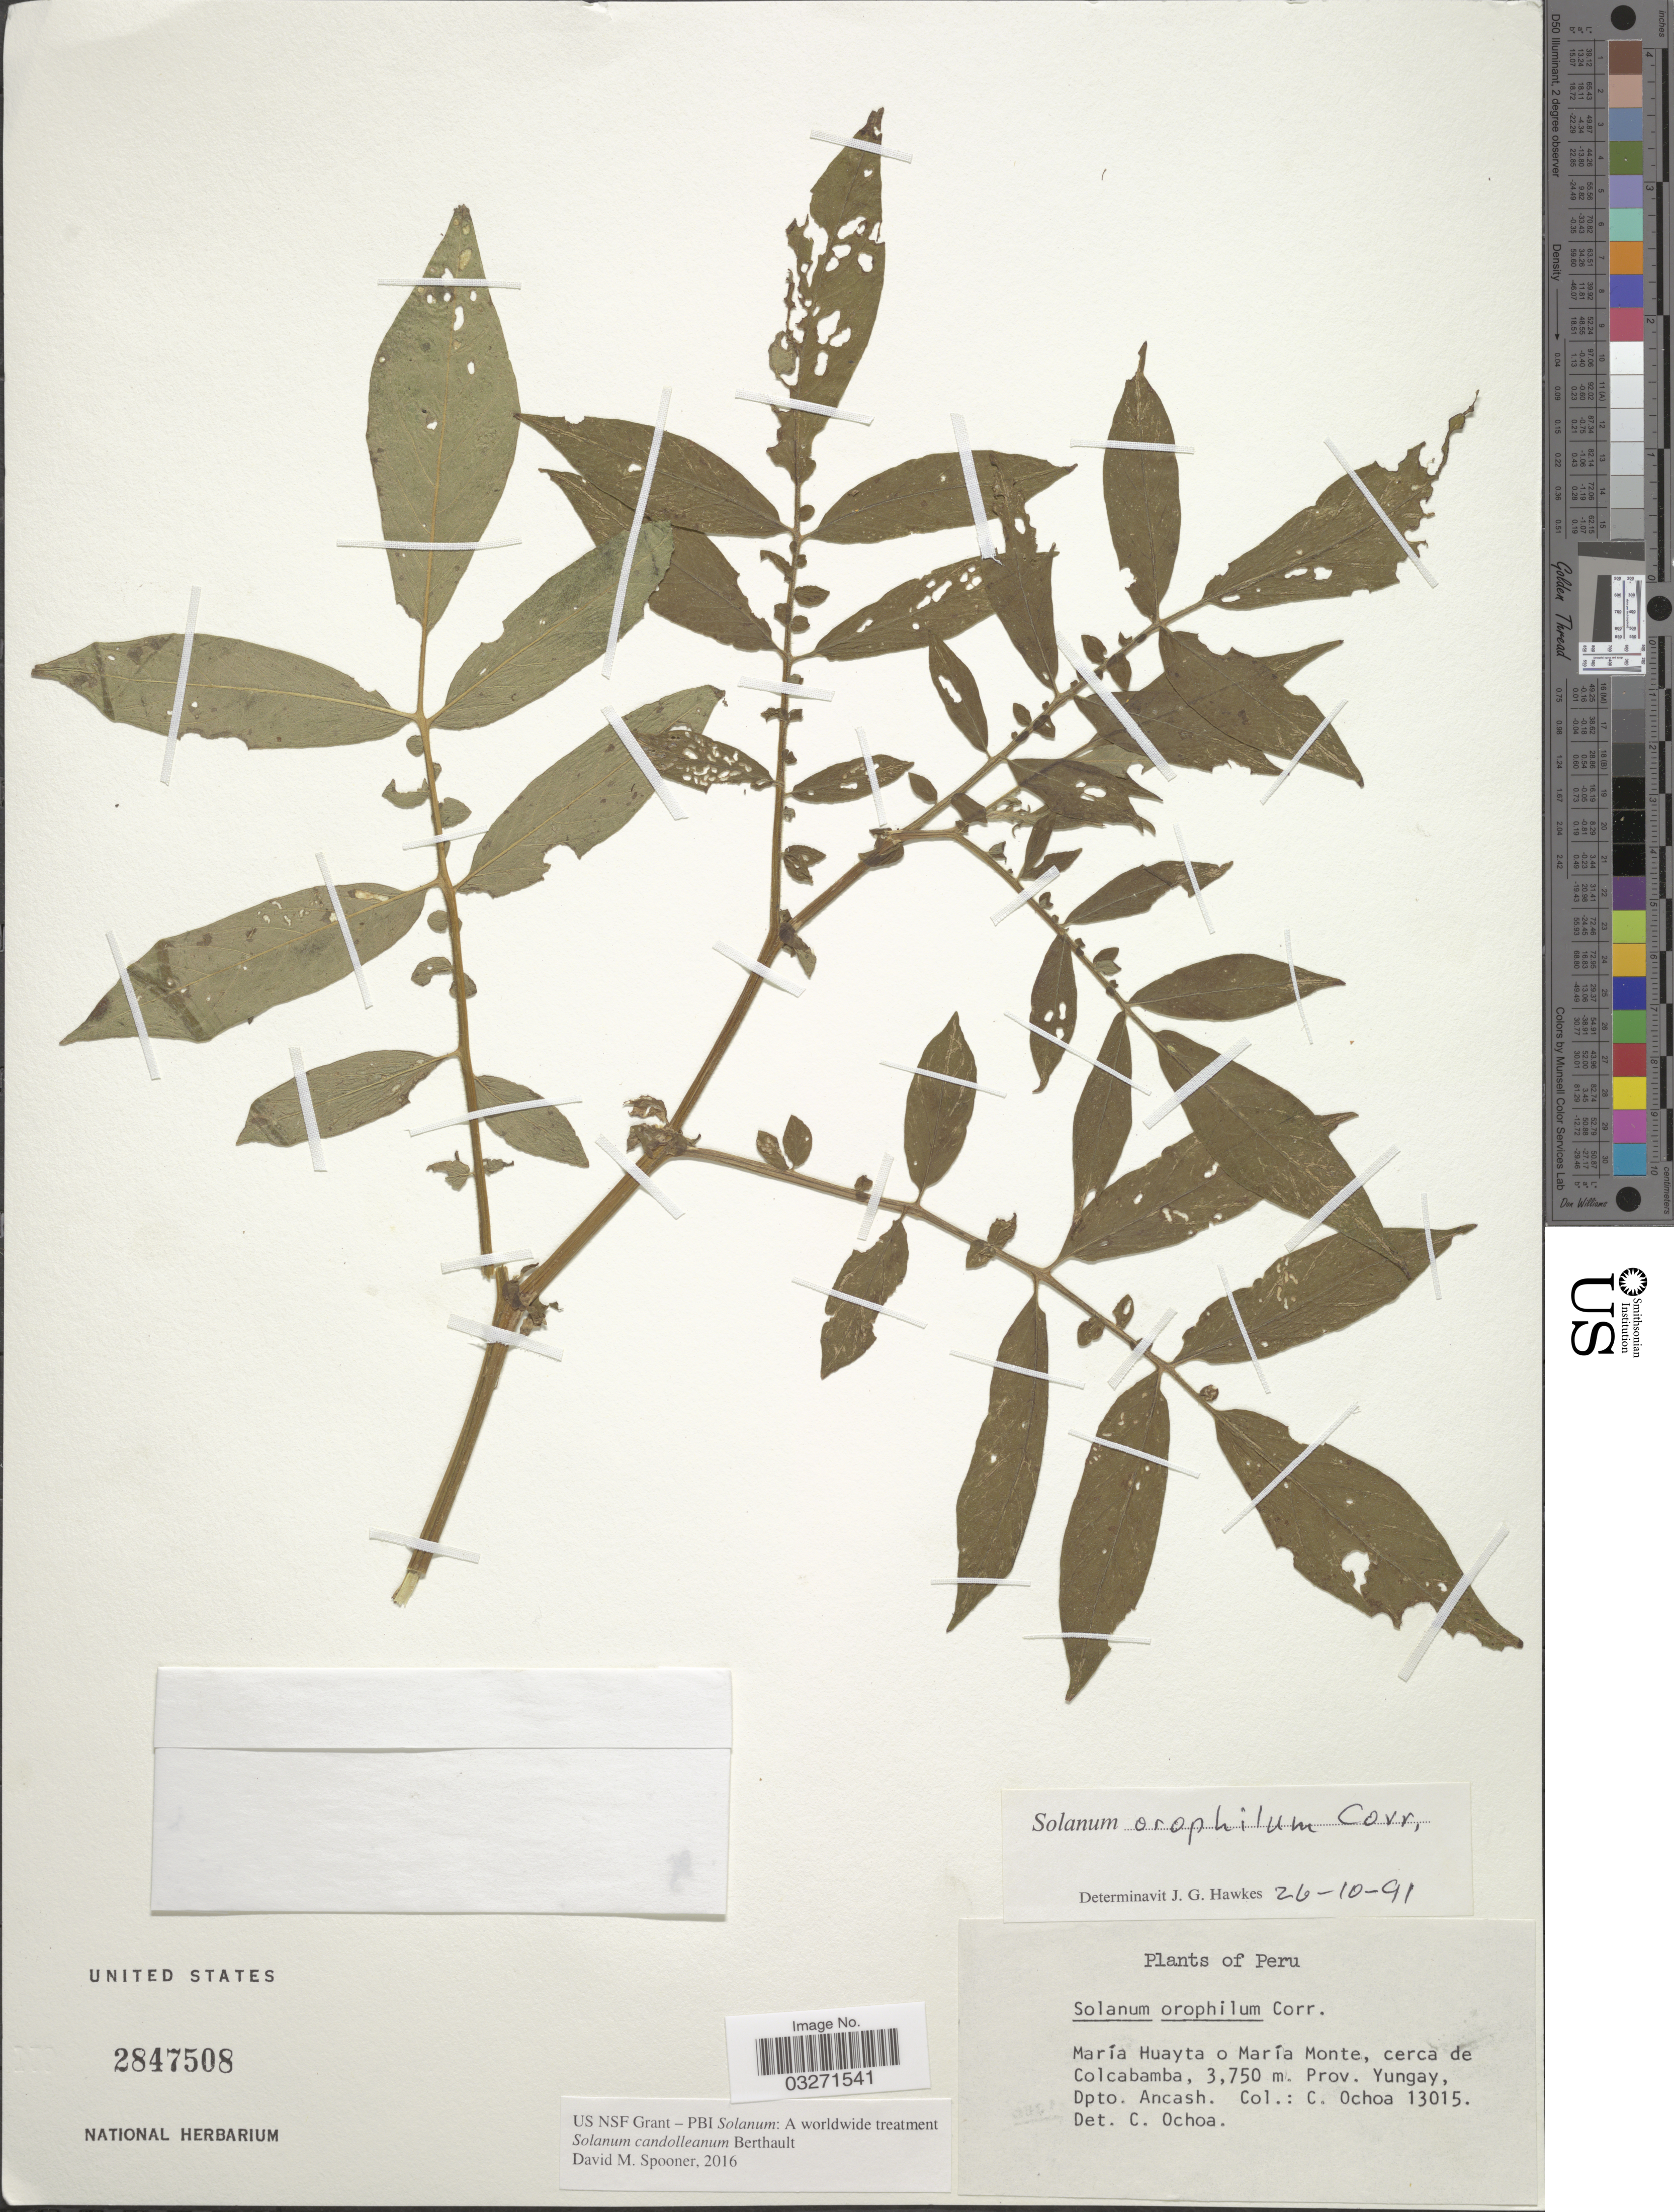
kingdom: Plantae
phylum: Tracheophyta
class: Magnoliopsida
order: Solanales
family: Solanaceae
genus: Solanum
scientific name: Solanum candolleanum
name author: Berthault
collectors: C. Ochoa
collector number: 13015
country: Peru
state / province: Ancash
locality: María Huayta o María Monte, cerca de Colcabamba. Prov. Yungay, Dpto. Ancash.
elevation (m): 3750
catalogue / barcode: US 2847508